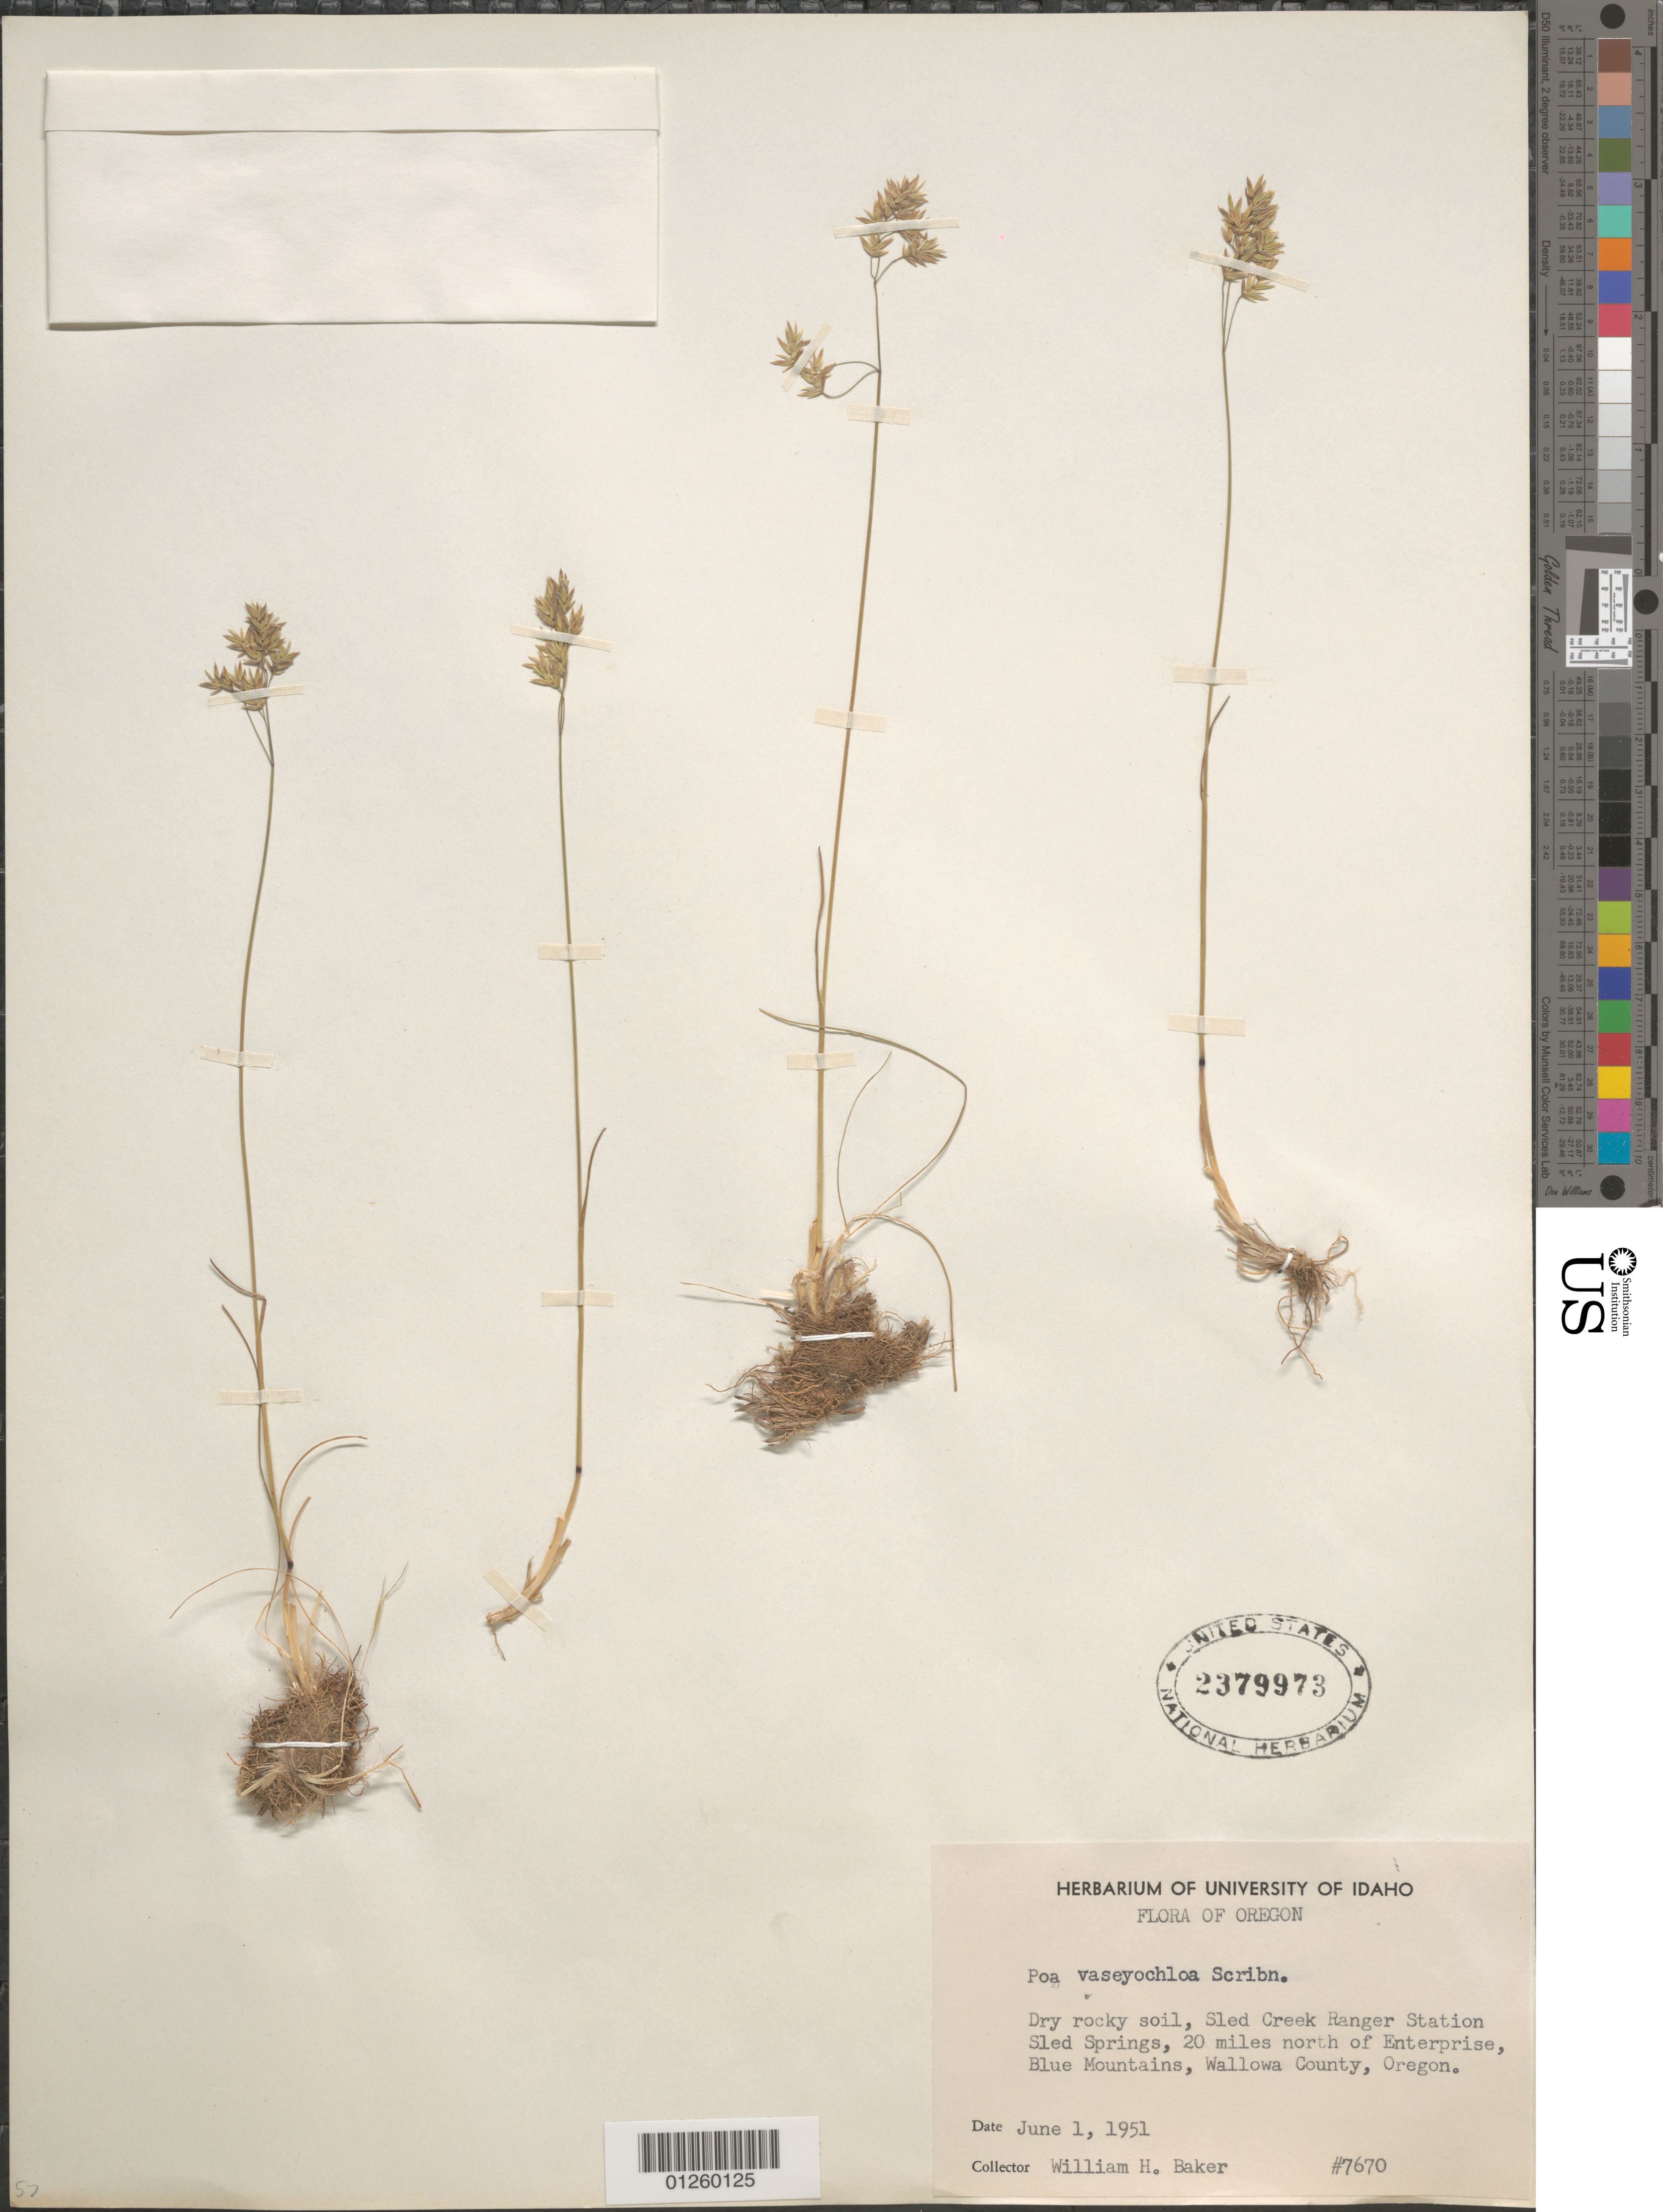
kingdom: Plantae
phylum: Tracheophyta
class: Liliopsida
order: Poales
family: Poaceae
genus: Poa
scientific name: Poa leibergii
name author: Scribn.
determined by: Soreng, Robert J., Research Associate (BOT), Smithsonian Institution - National Museum of Natural History (UNITED STATES)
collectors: W. H. Baker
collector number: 7670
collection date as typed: June 1, 1591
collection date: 1951-06-01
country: United States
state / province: Oregon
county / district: Wallowa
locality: Sled Creek Ranger Station Sled Springs, 20 miles north of Enterprise, Blue Mountains.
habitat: Dry rocky soil.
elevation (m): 1430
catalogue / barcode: US 2379973